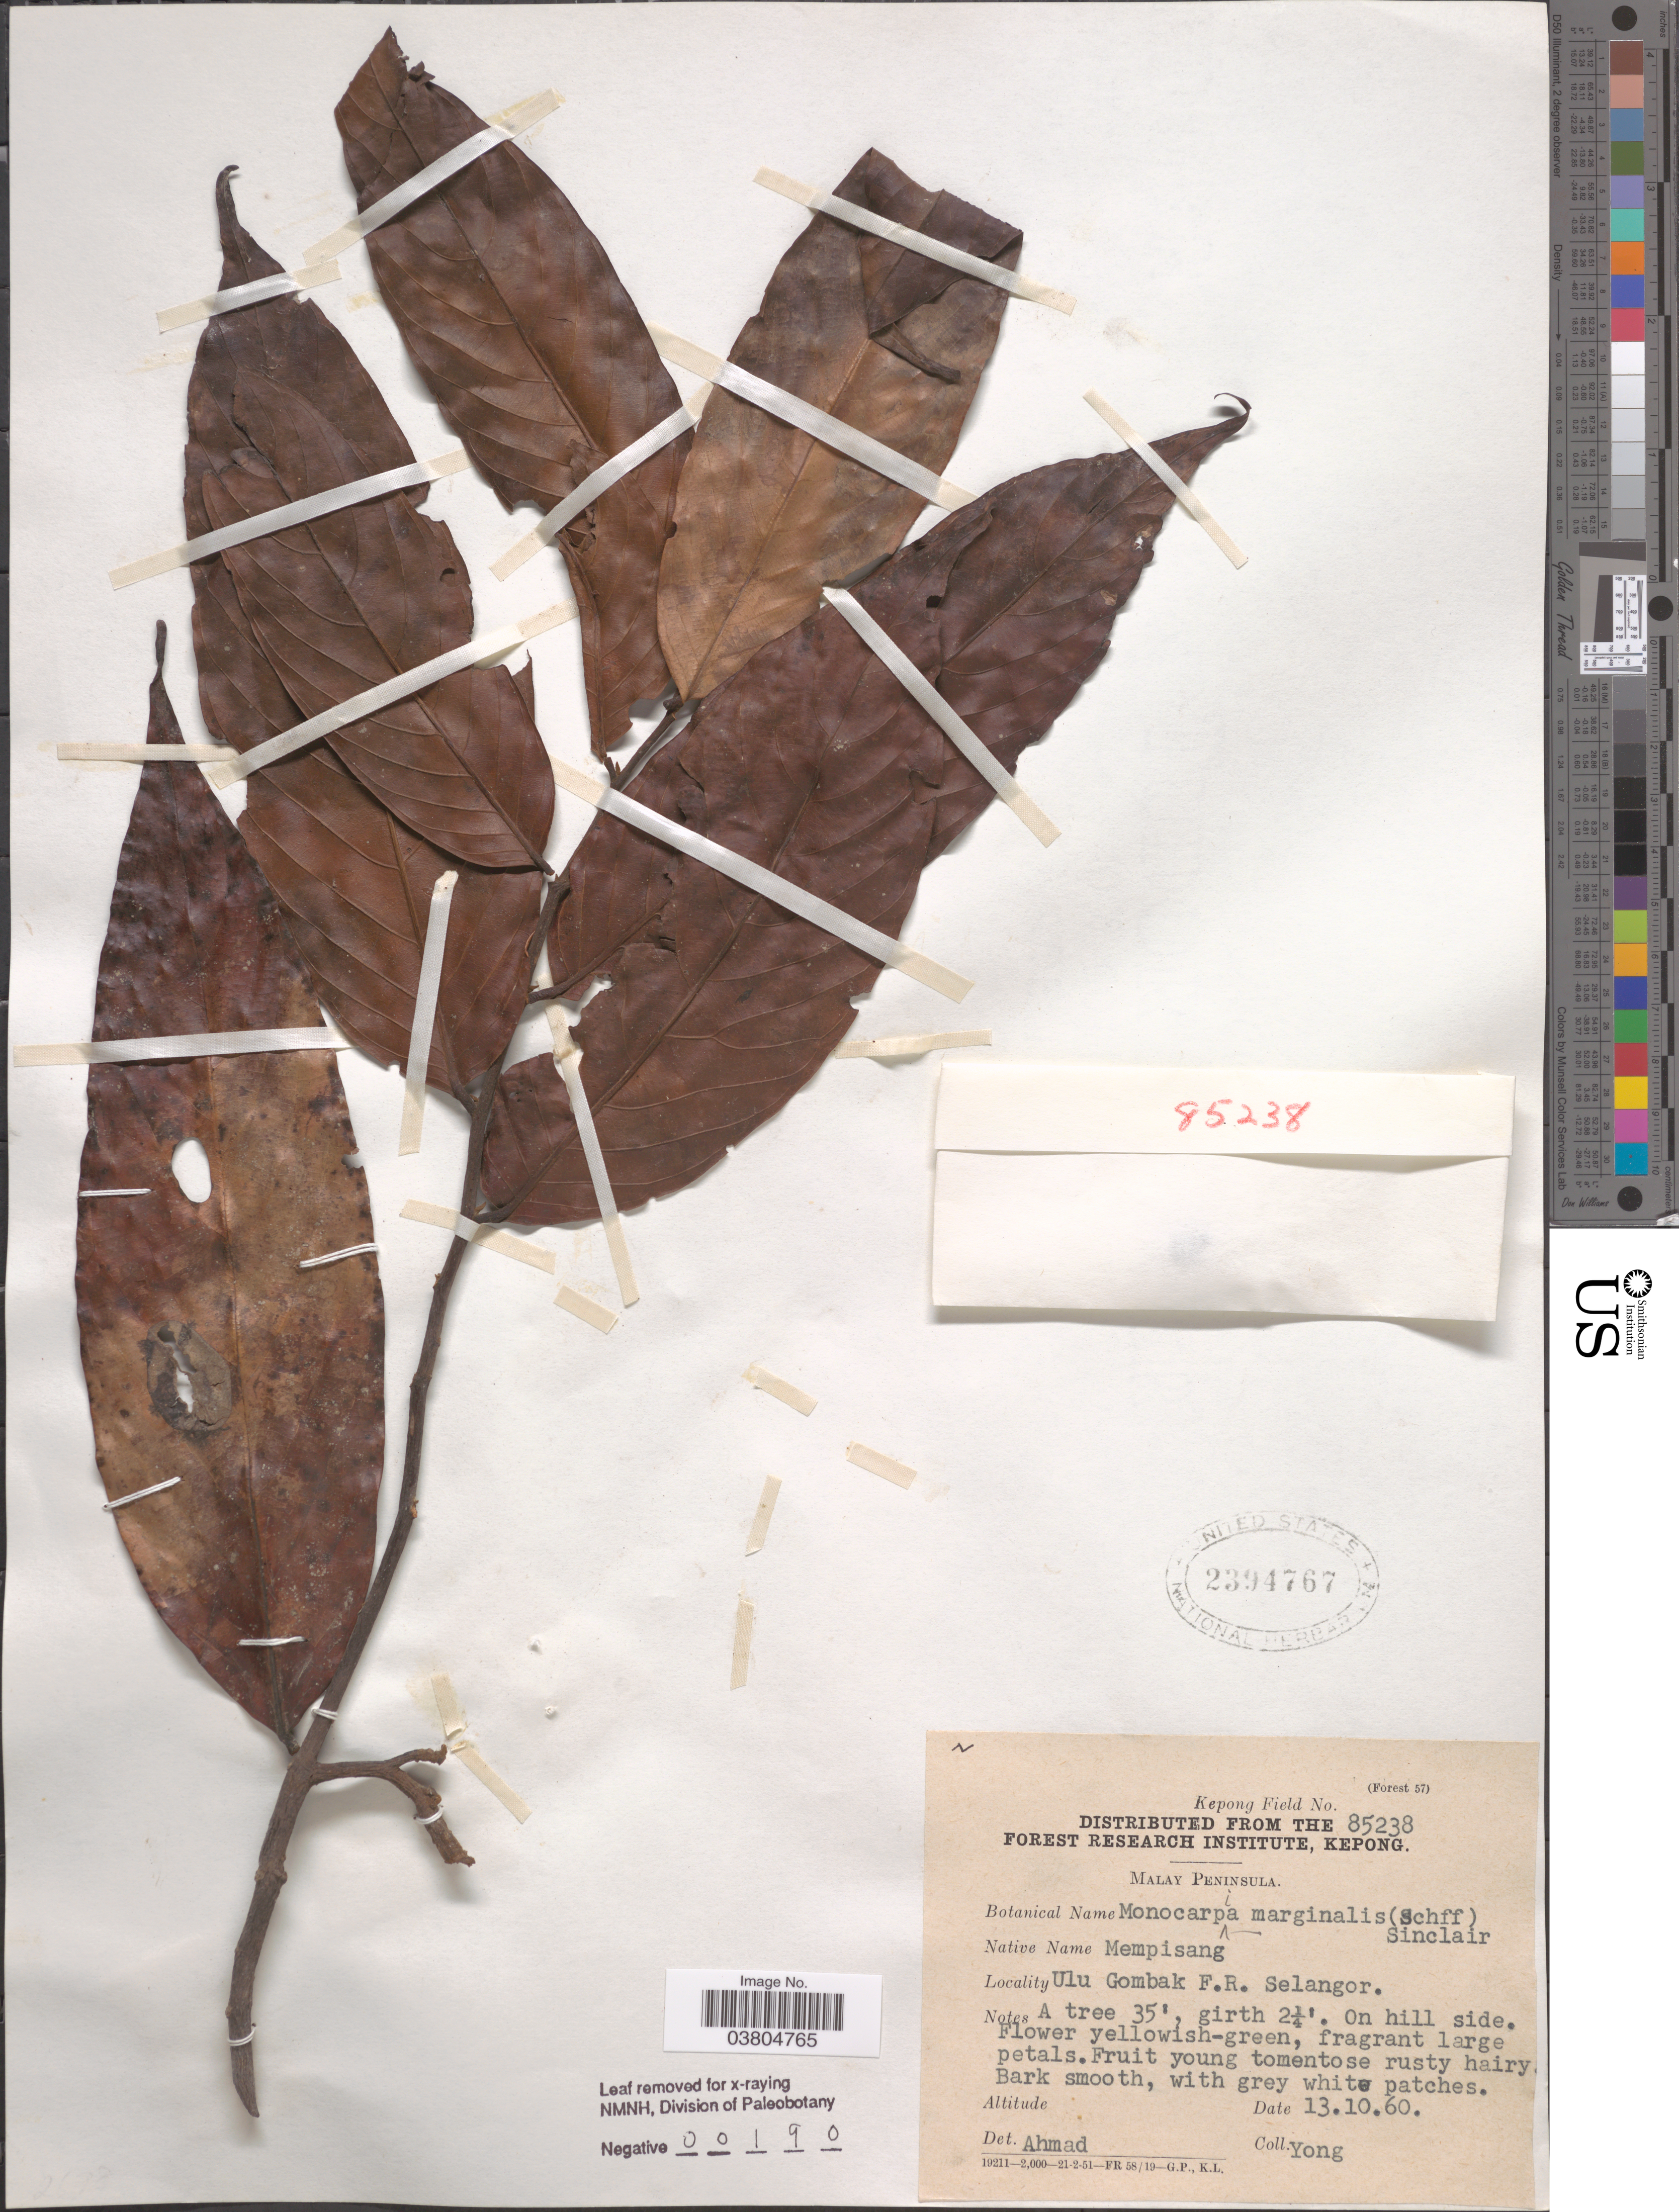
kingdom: Plantae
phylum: Tracheophyta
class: Magnoliopsida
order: Magnoliales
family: Annonaceae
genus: Monocarpia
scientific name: Monocarpia marginalis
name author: (Scheff.) J. Sinclair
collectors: -. Yong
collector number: Kepong Field 85238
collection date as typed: Transcribed d/m/y: 13/10/60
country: Malaysia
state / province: Selangor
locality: Malay Peninsula. Ulu Gombak F.R. Selangor.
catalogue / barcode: US 2394767